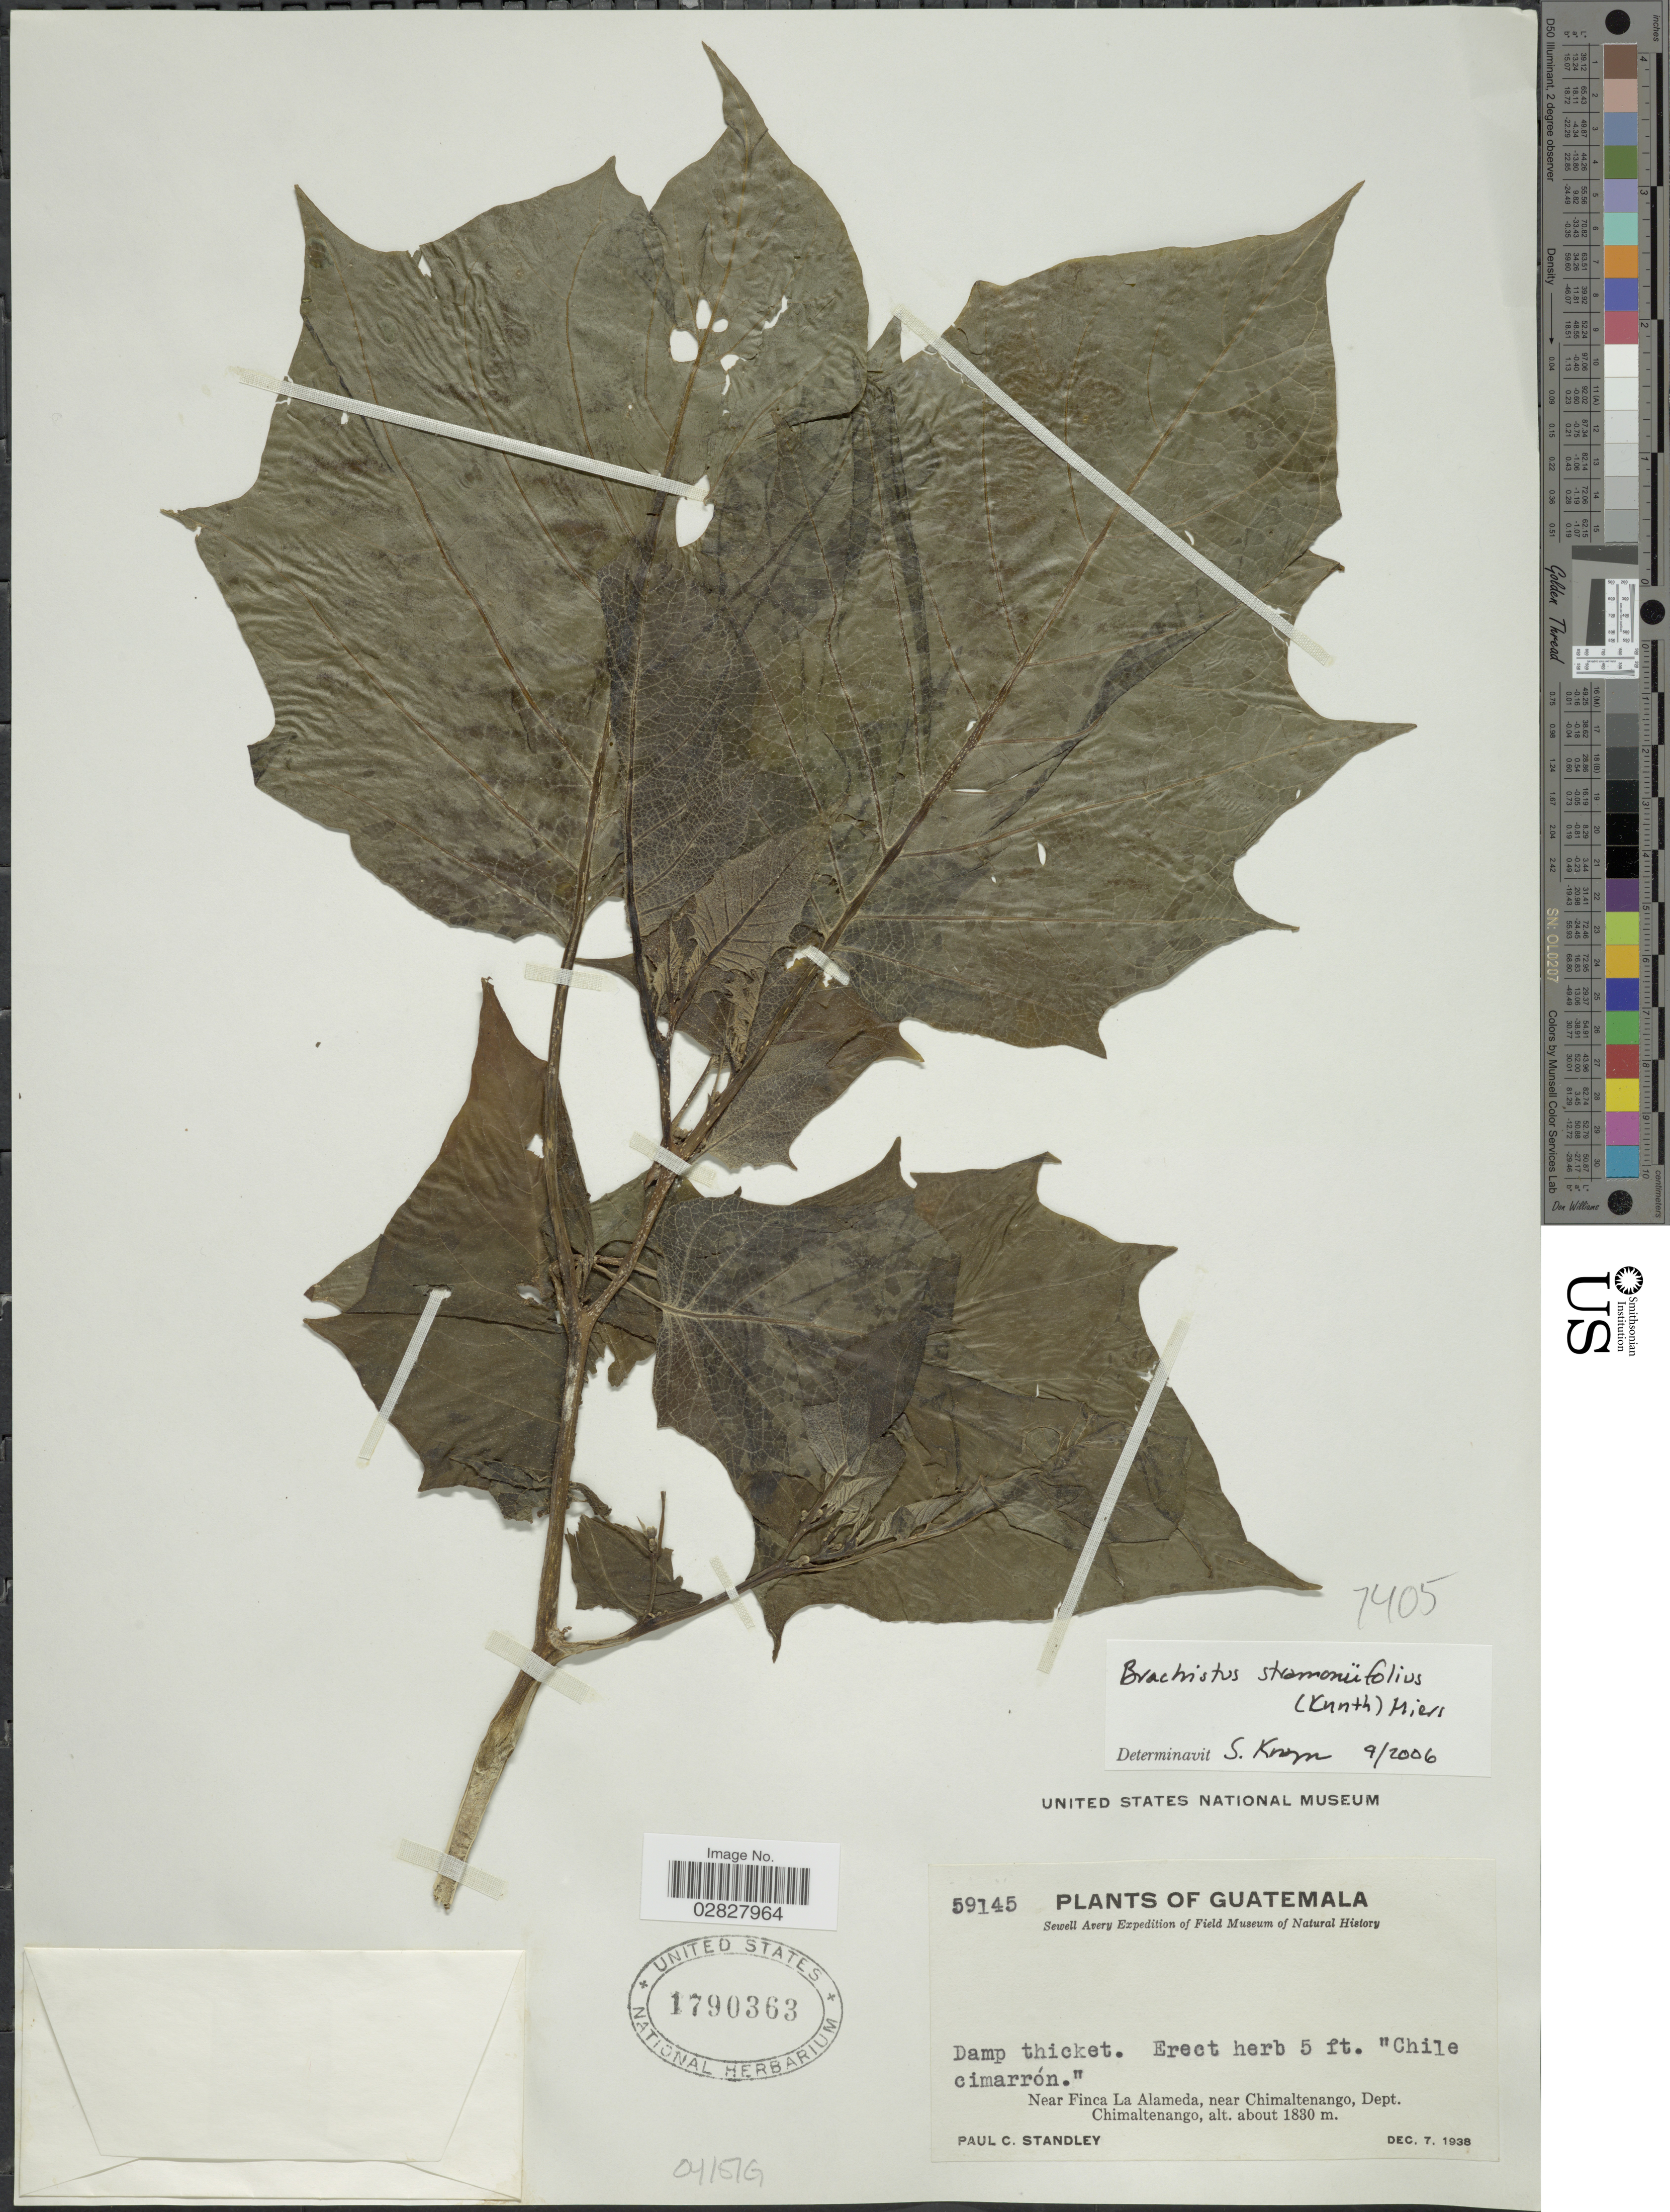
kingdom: Plantae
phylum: Tracheophyta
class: Magnoliopsida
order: Solanales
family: Solanaceae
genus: Brachistus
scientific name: Brachistus stramonifolius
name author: (Kunth) Miers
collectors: P. C. Standley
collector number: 59145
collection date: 1938-12-07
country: Guatemala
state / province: Chimaltenango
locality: Near Finca La Alameda, near Chimaltenango, Dept. Chimaltenango.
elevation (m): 1830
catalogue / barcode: US 1790363